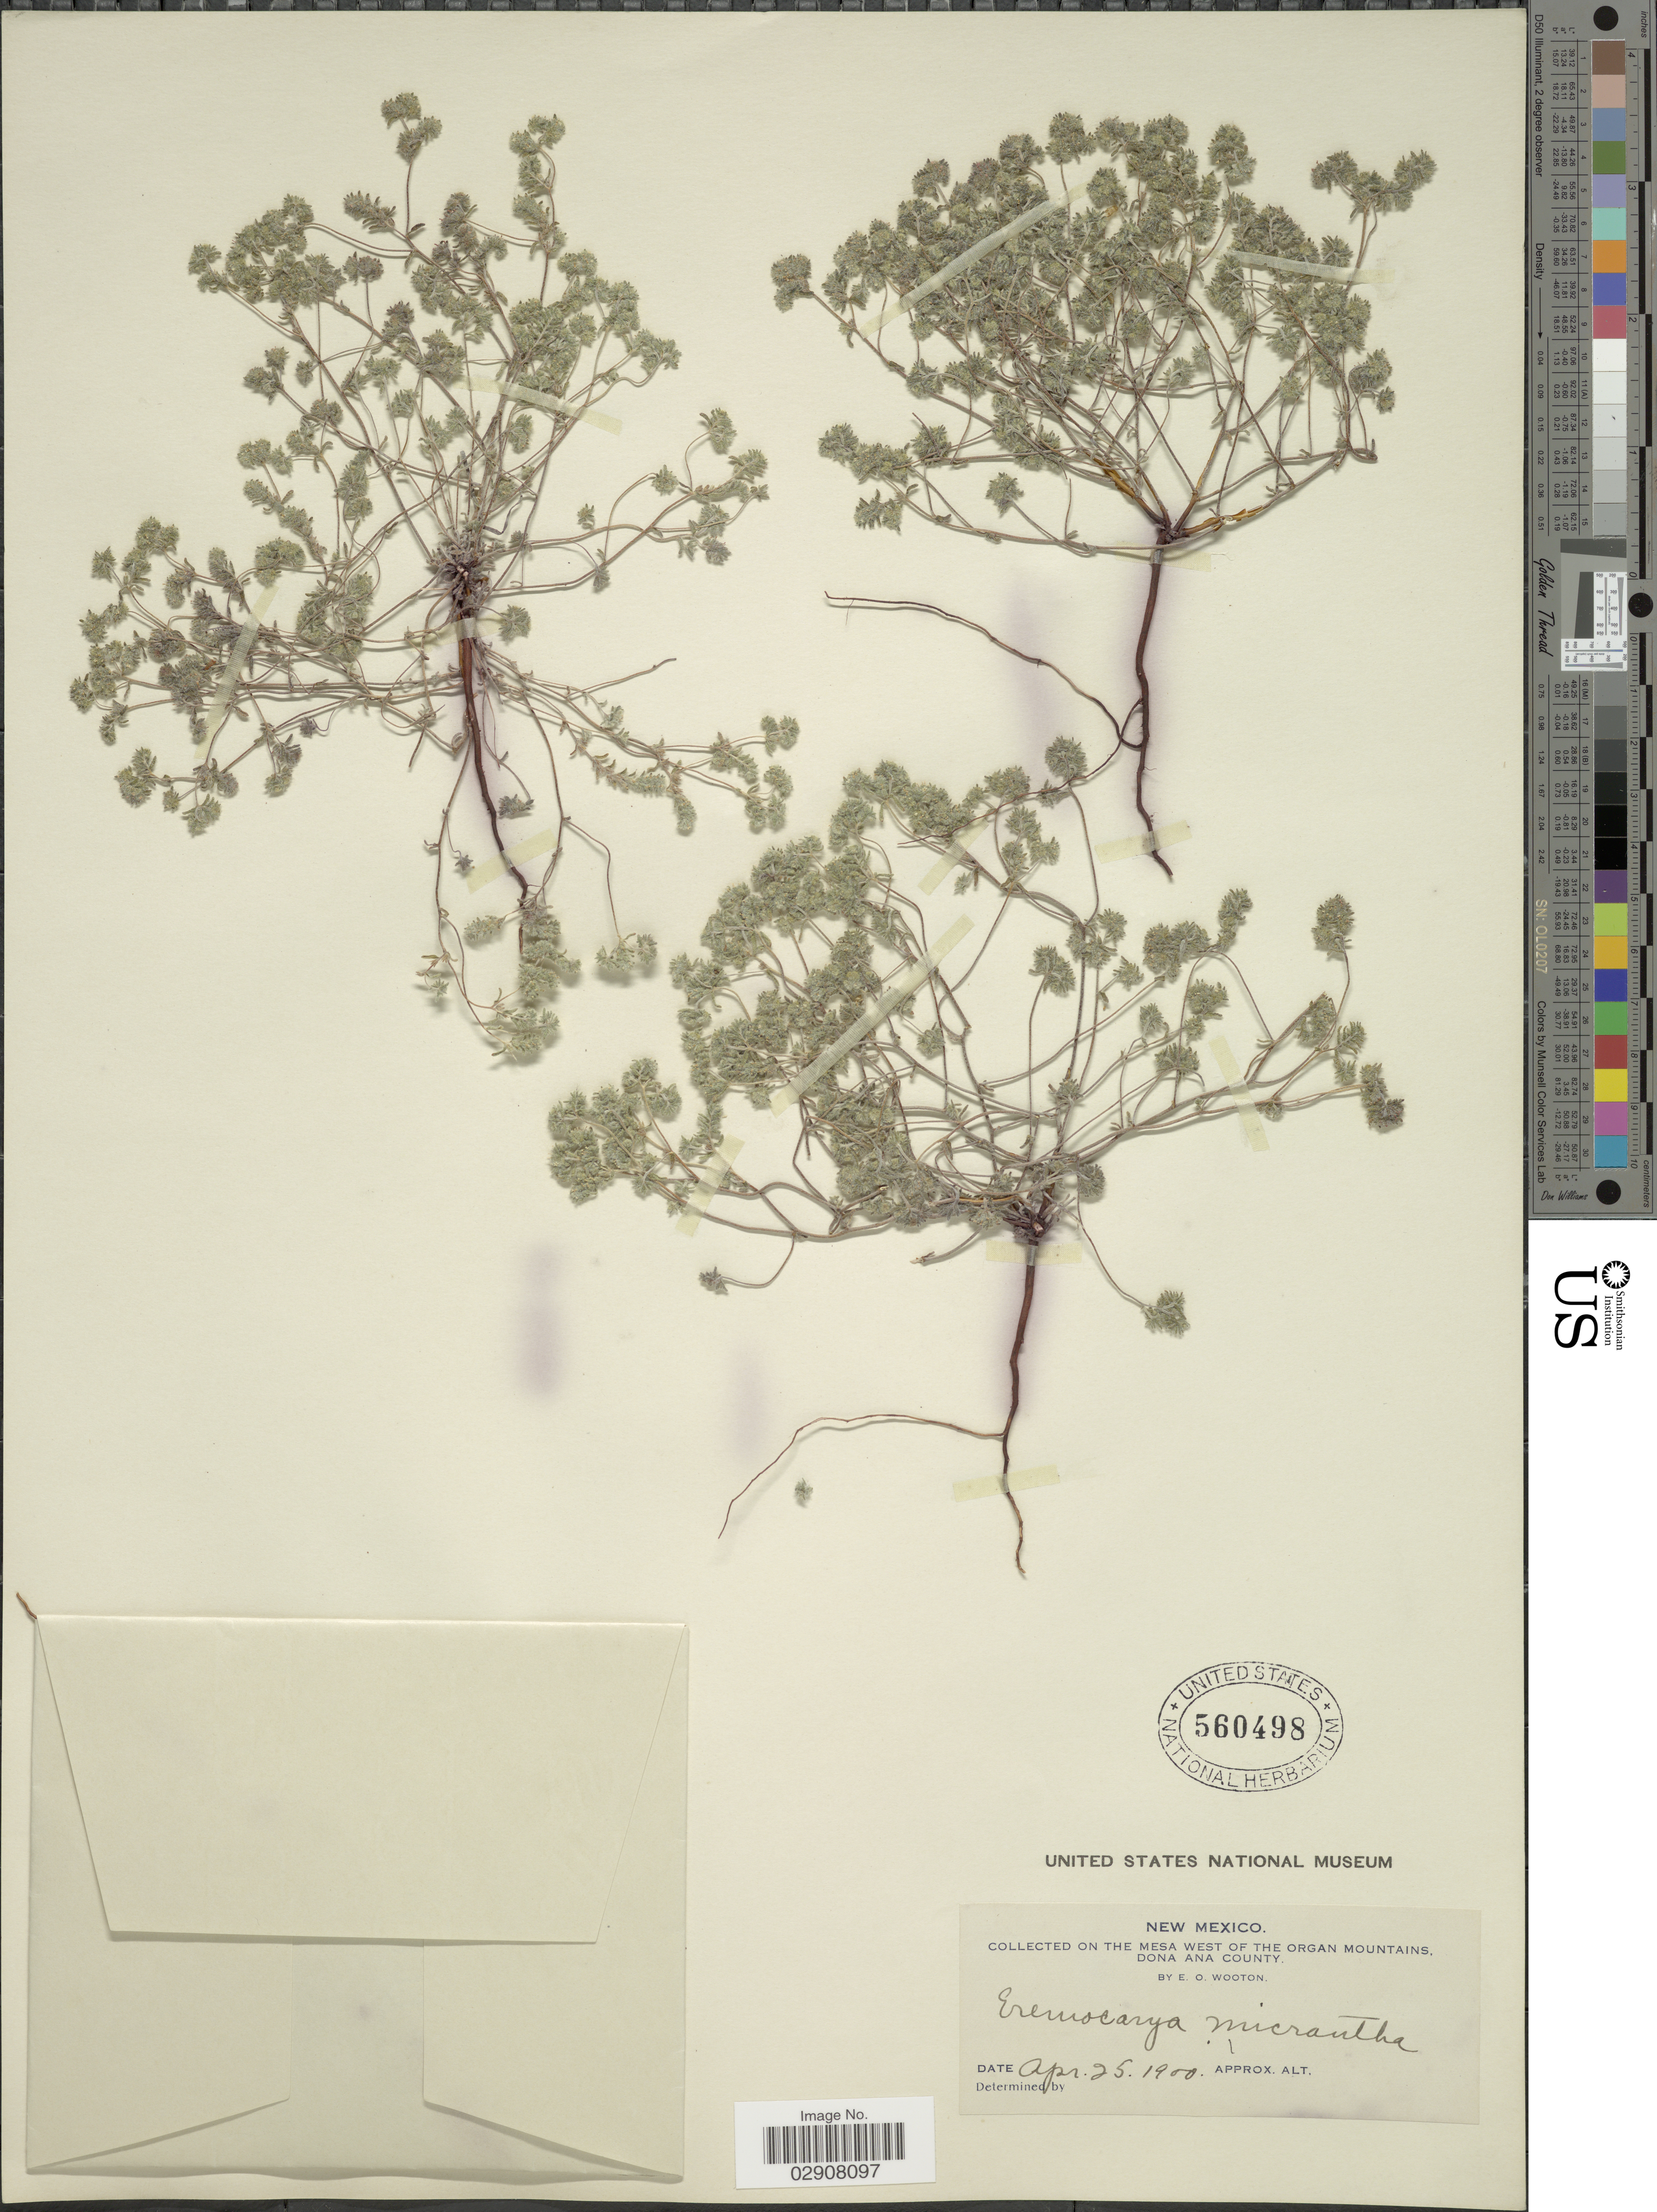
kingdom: Plantae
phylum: Tracheophyta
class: Magnoliopsida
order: Boraginales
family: Boraginaceae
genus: Cryptantha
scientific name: Cryptantha micrantha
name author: (Torr.) I.M. Johnst.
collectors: E. O. Wooton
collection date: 1900-04-25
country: United States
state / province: New Mexico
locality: Mesa West of the Organ Mountains, Dona Ana County.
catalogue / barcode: US 560498